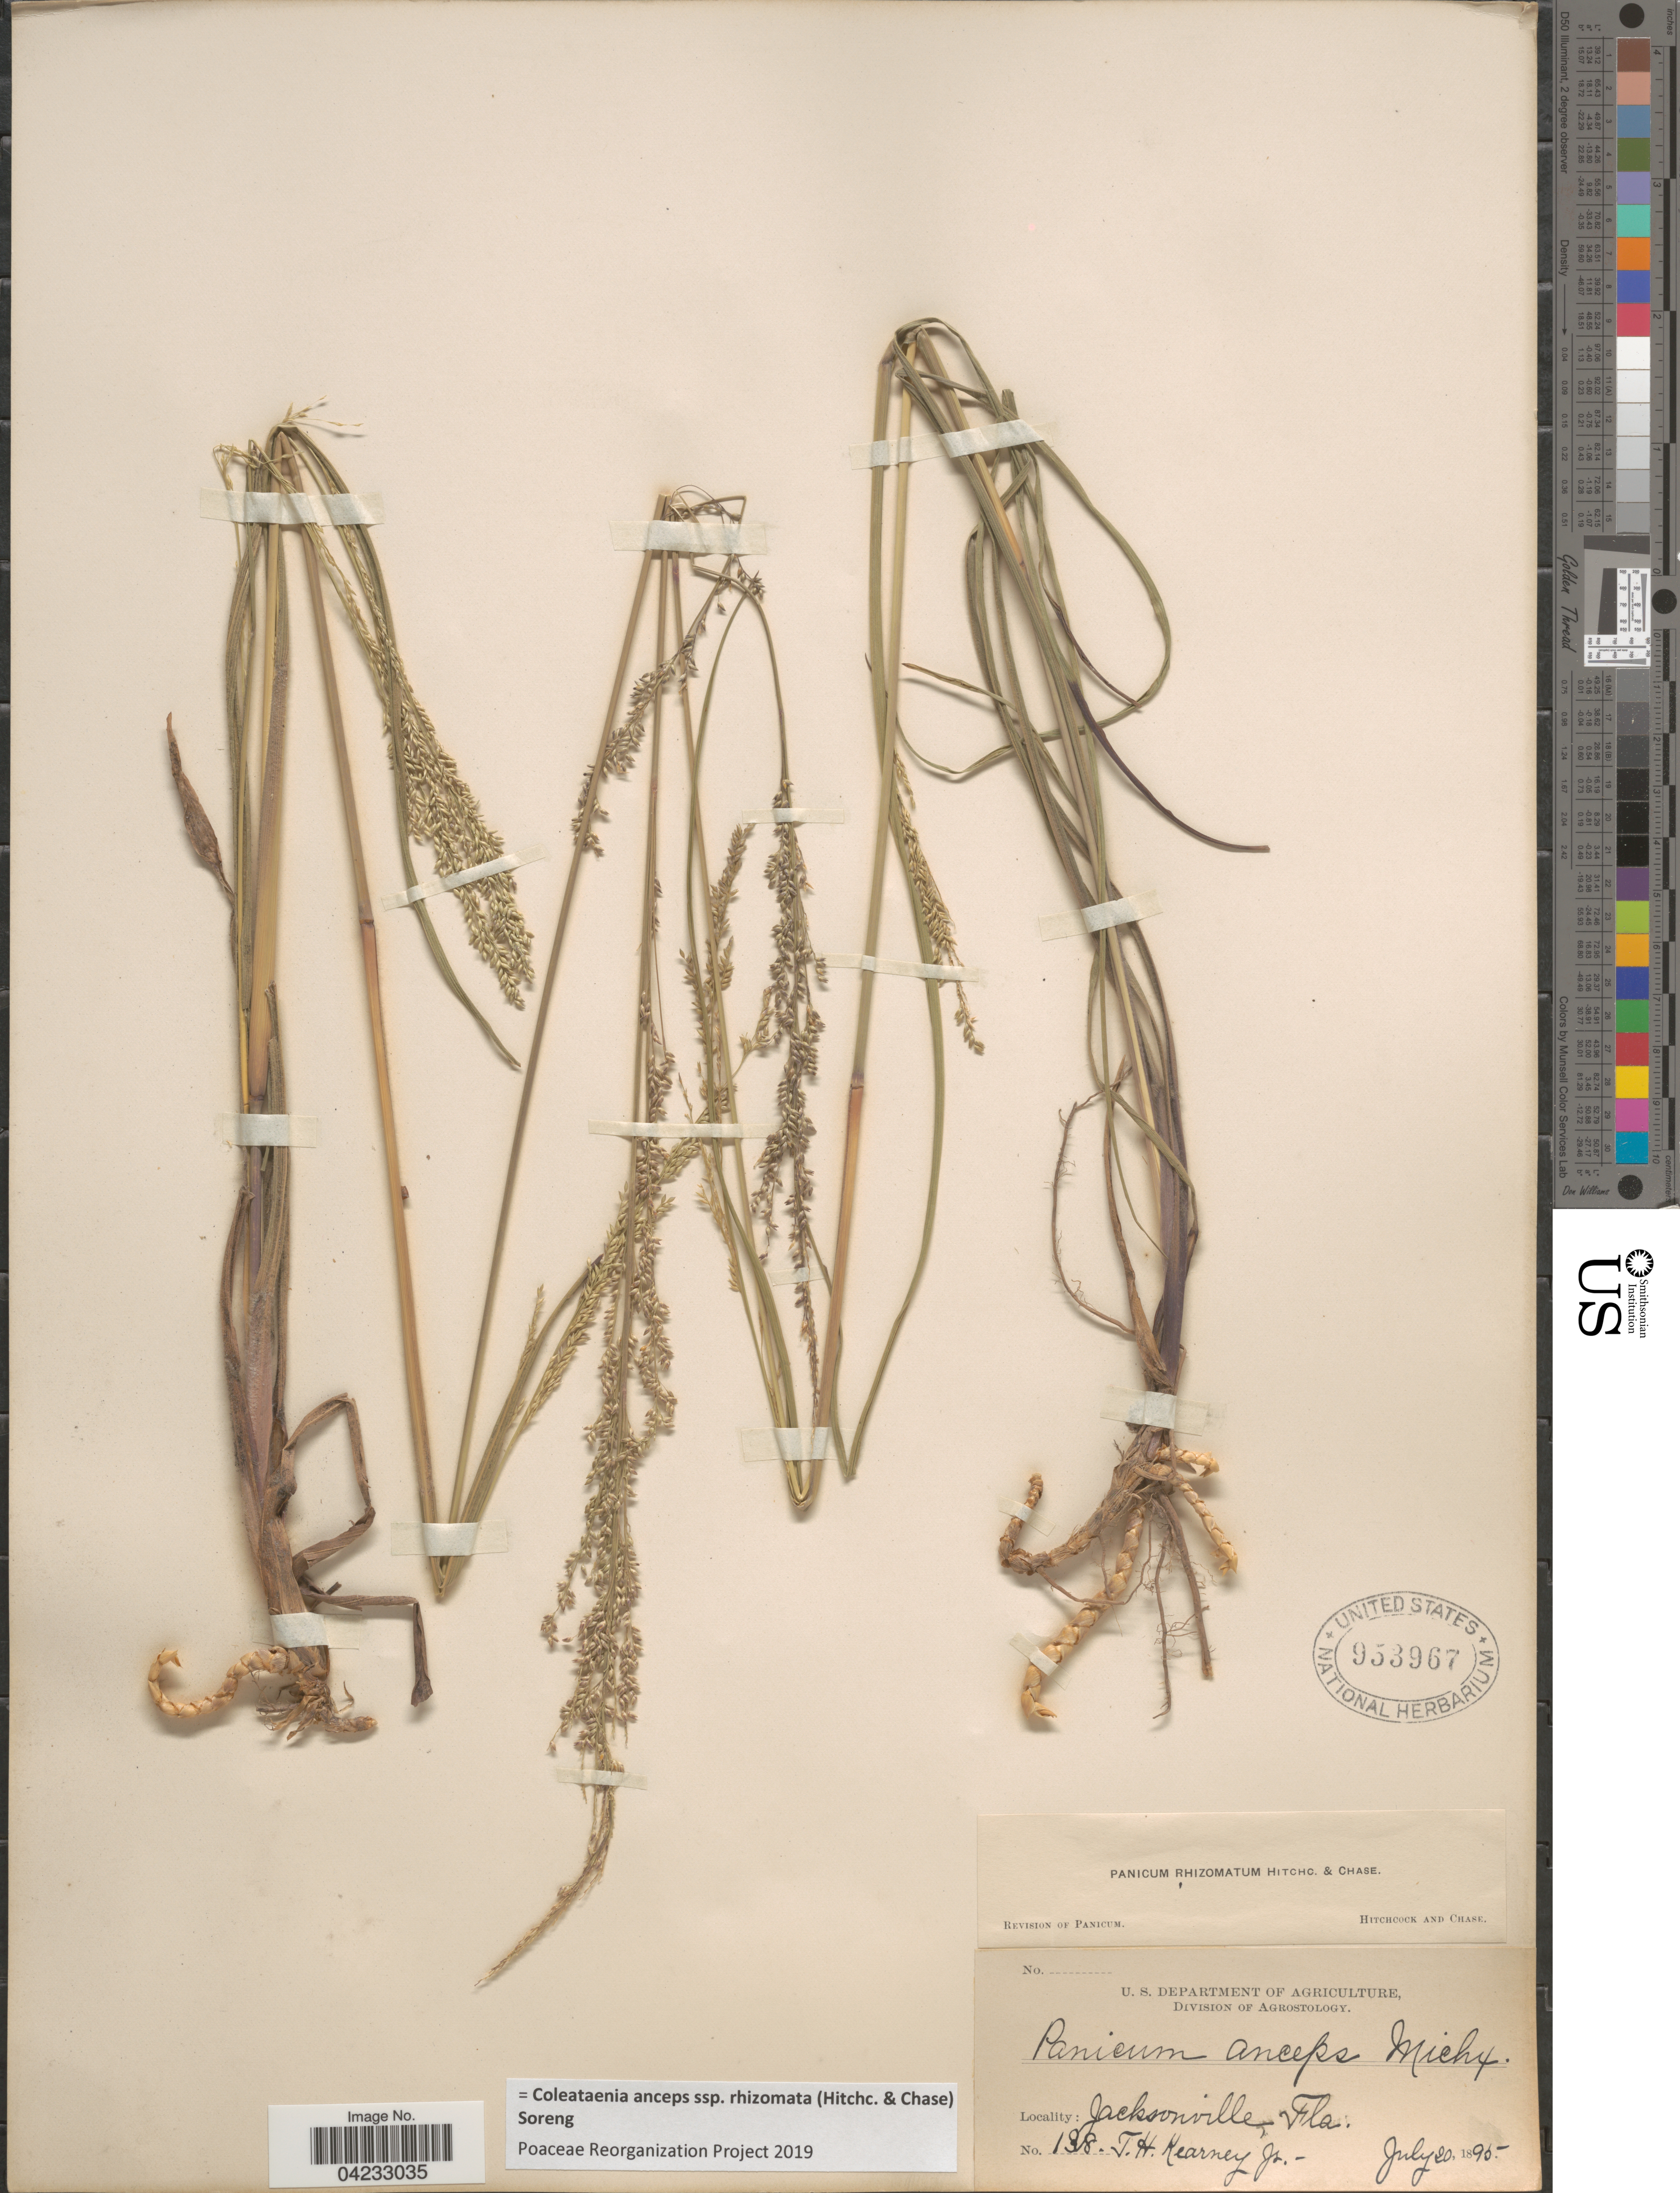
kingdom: Plantae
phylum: Tracheophyta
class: Liliopsida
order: Poales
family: Poaceae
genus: Coleataenia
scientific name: Coleataenia anceps subsp. rhizomata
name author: (Hitchc. & Chase) Soreng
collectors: T. H. Kearney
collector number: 138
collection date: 1895-07-20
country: United States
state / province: Florida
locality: Jacksonville.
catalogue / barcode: US 953967